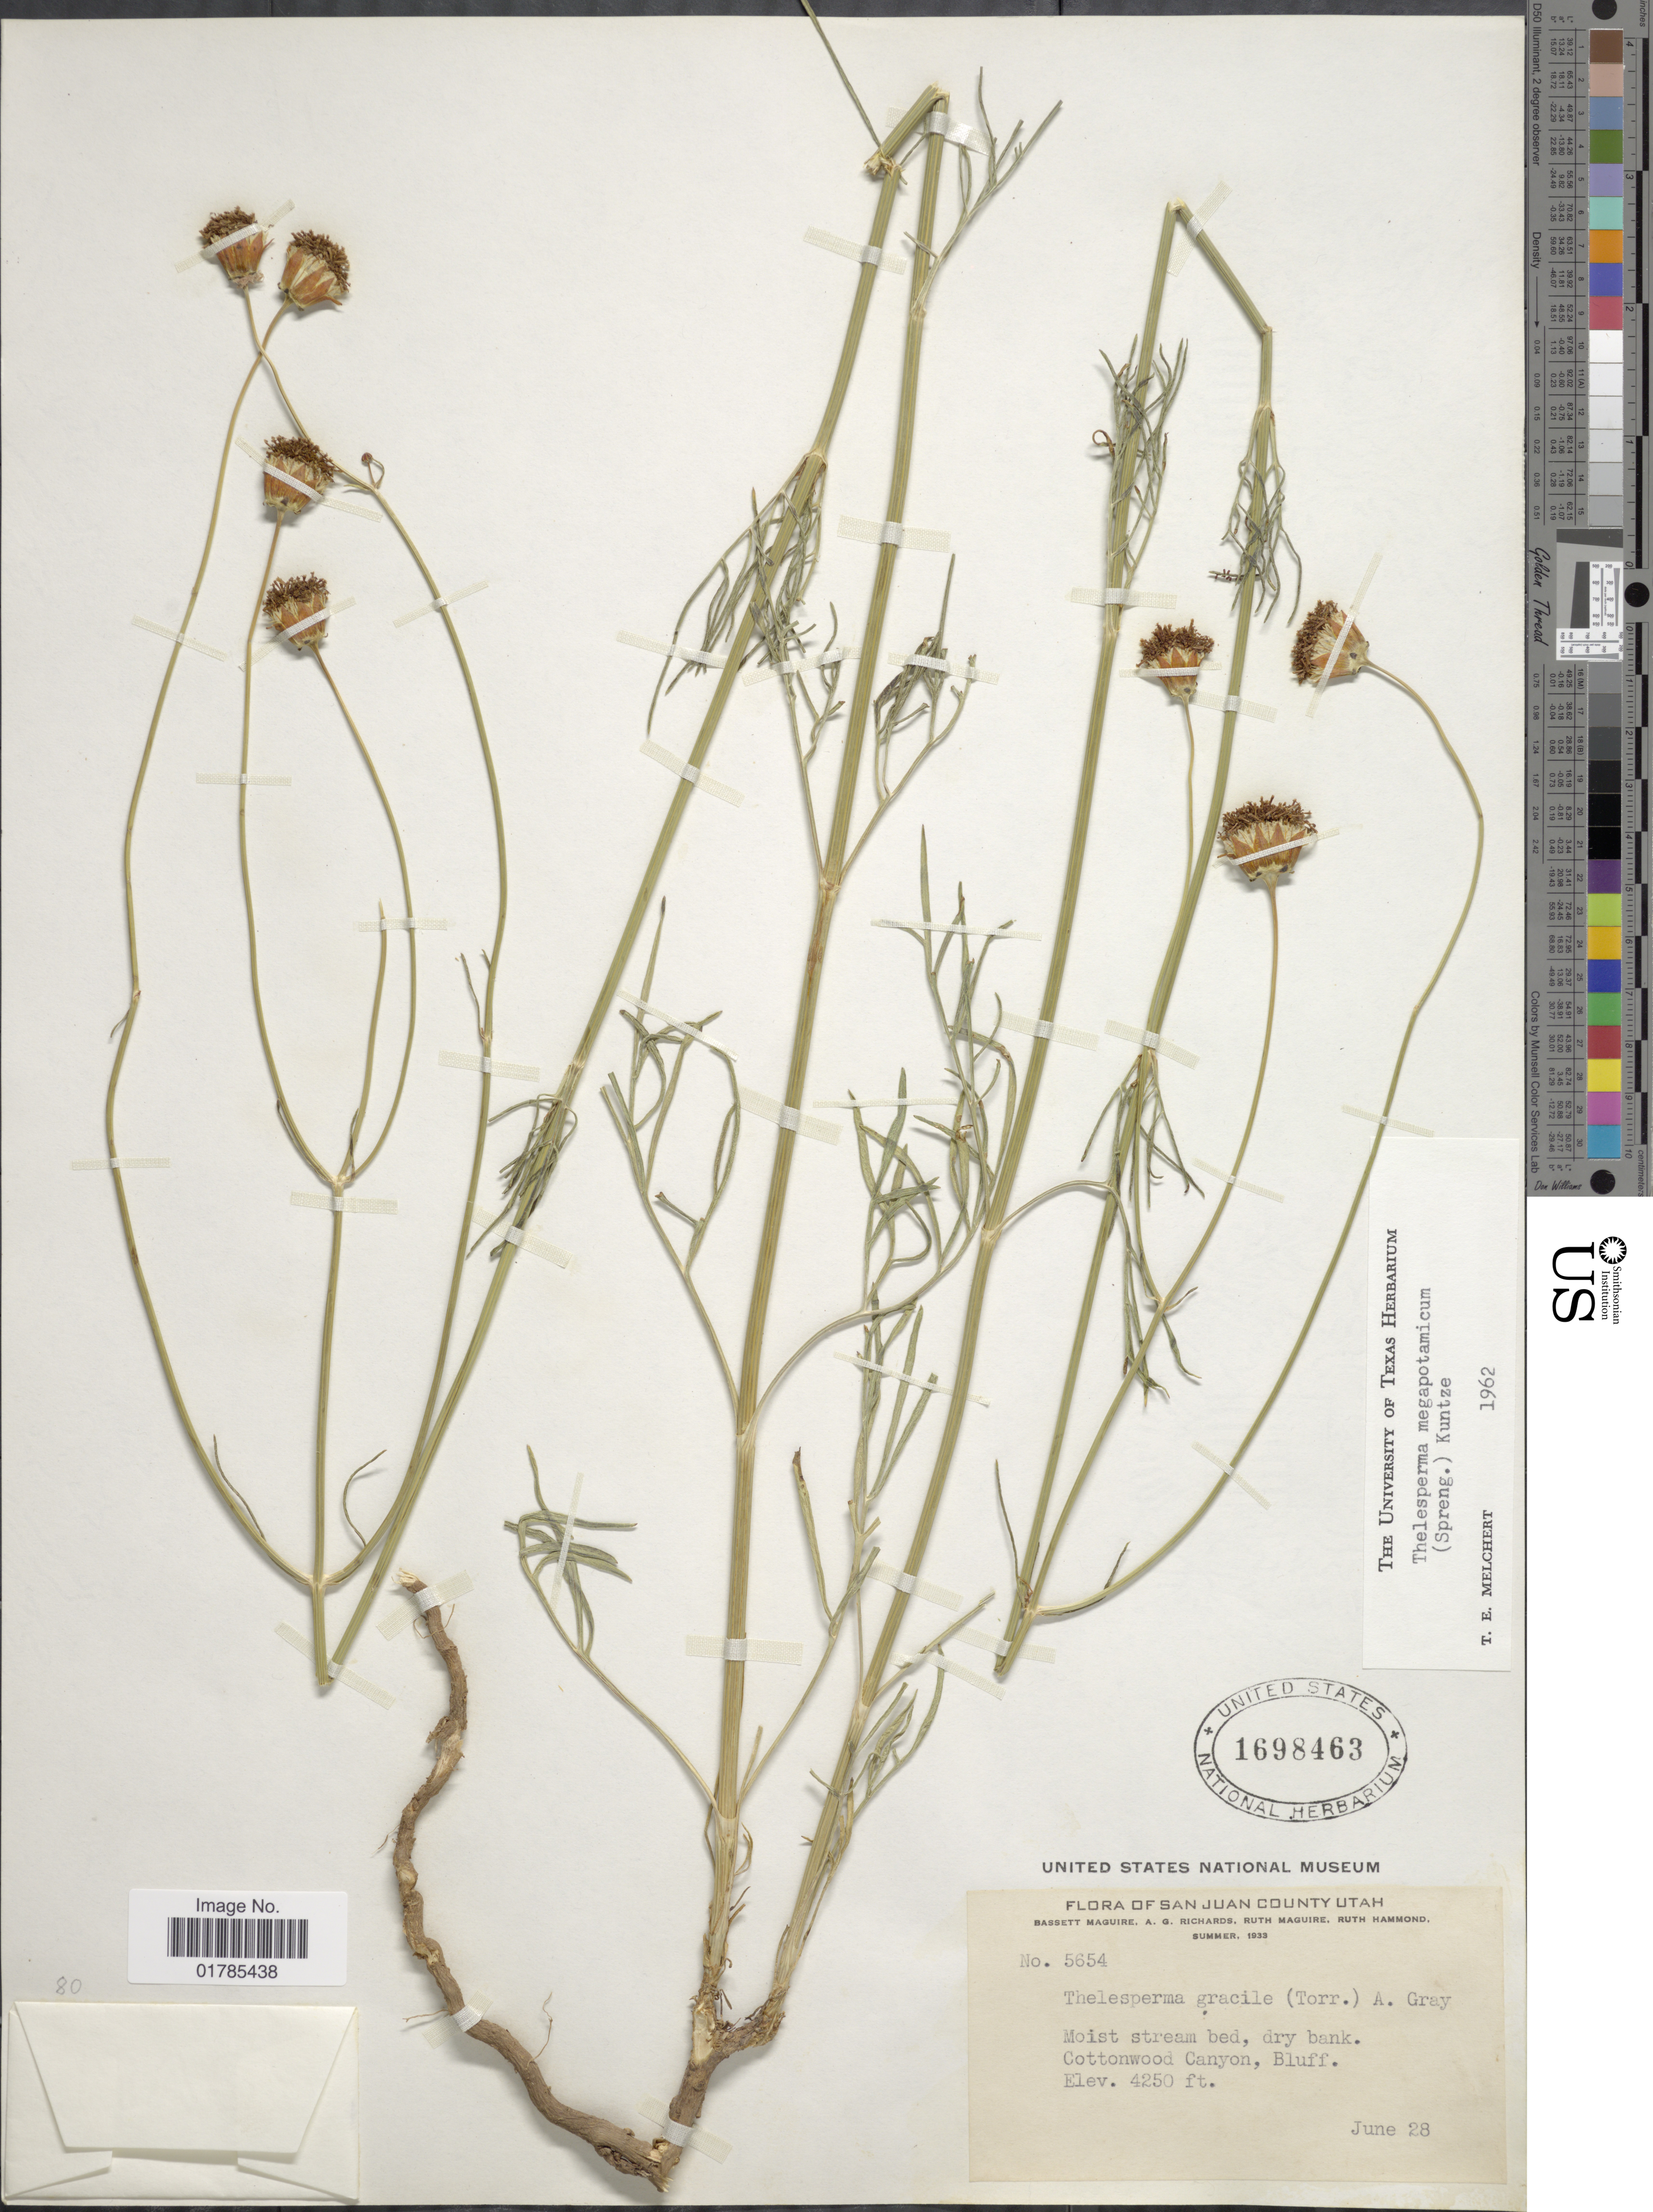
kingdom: Plantae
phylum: Tracheophyta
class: Magnoliopsida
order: Asterales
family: Asteraceae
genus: Thelesperma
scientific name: Thelesperma megapotamicum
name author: (Spreng.) Herter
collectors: B. Maguire, A. Richards, R. R. Maguire & R. Hammond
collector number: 5654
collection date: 1933-06-28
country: United States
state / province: Utah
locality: Cottonwood Canyon, Bluff, San Juan County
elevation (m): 1295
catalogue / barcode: US 1698463